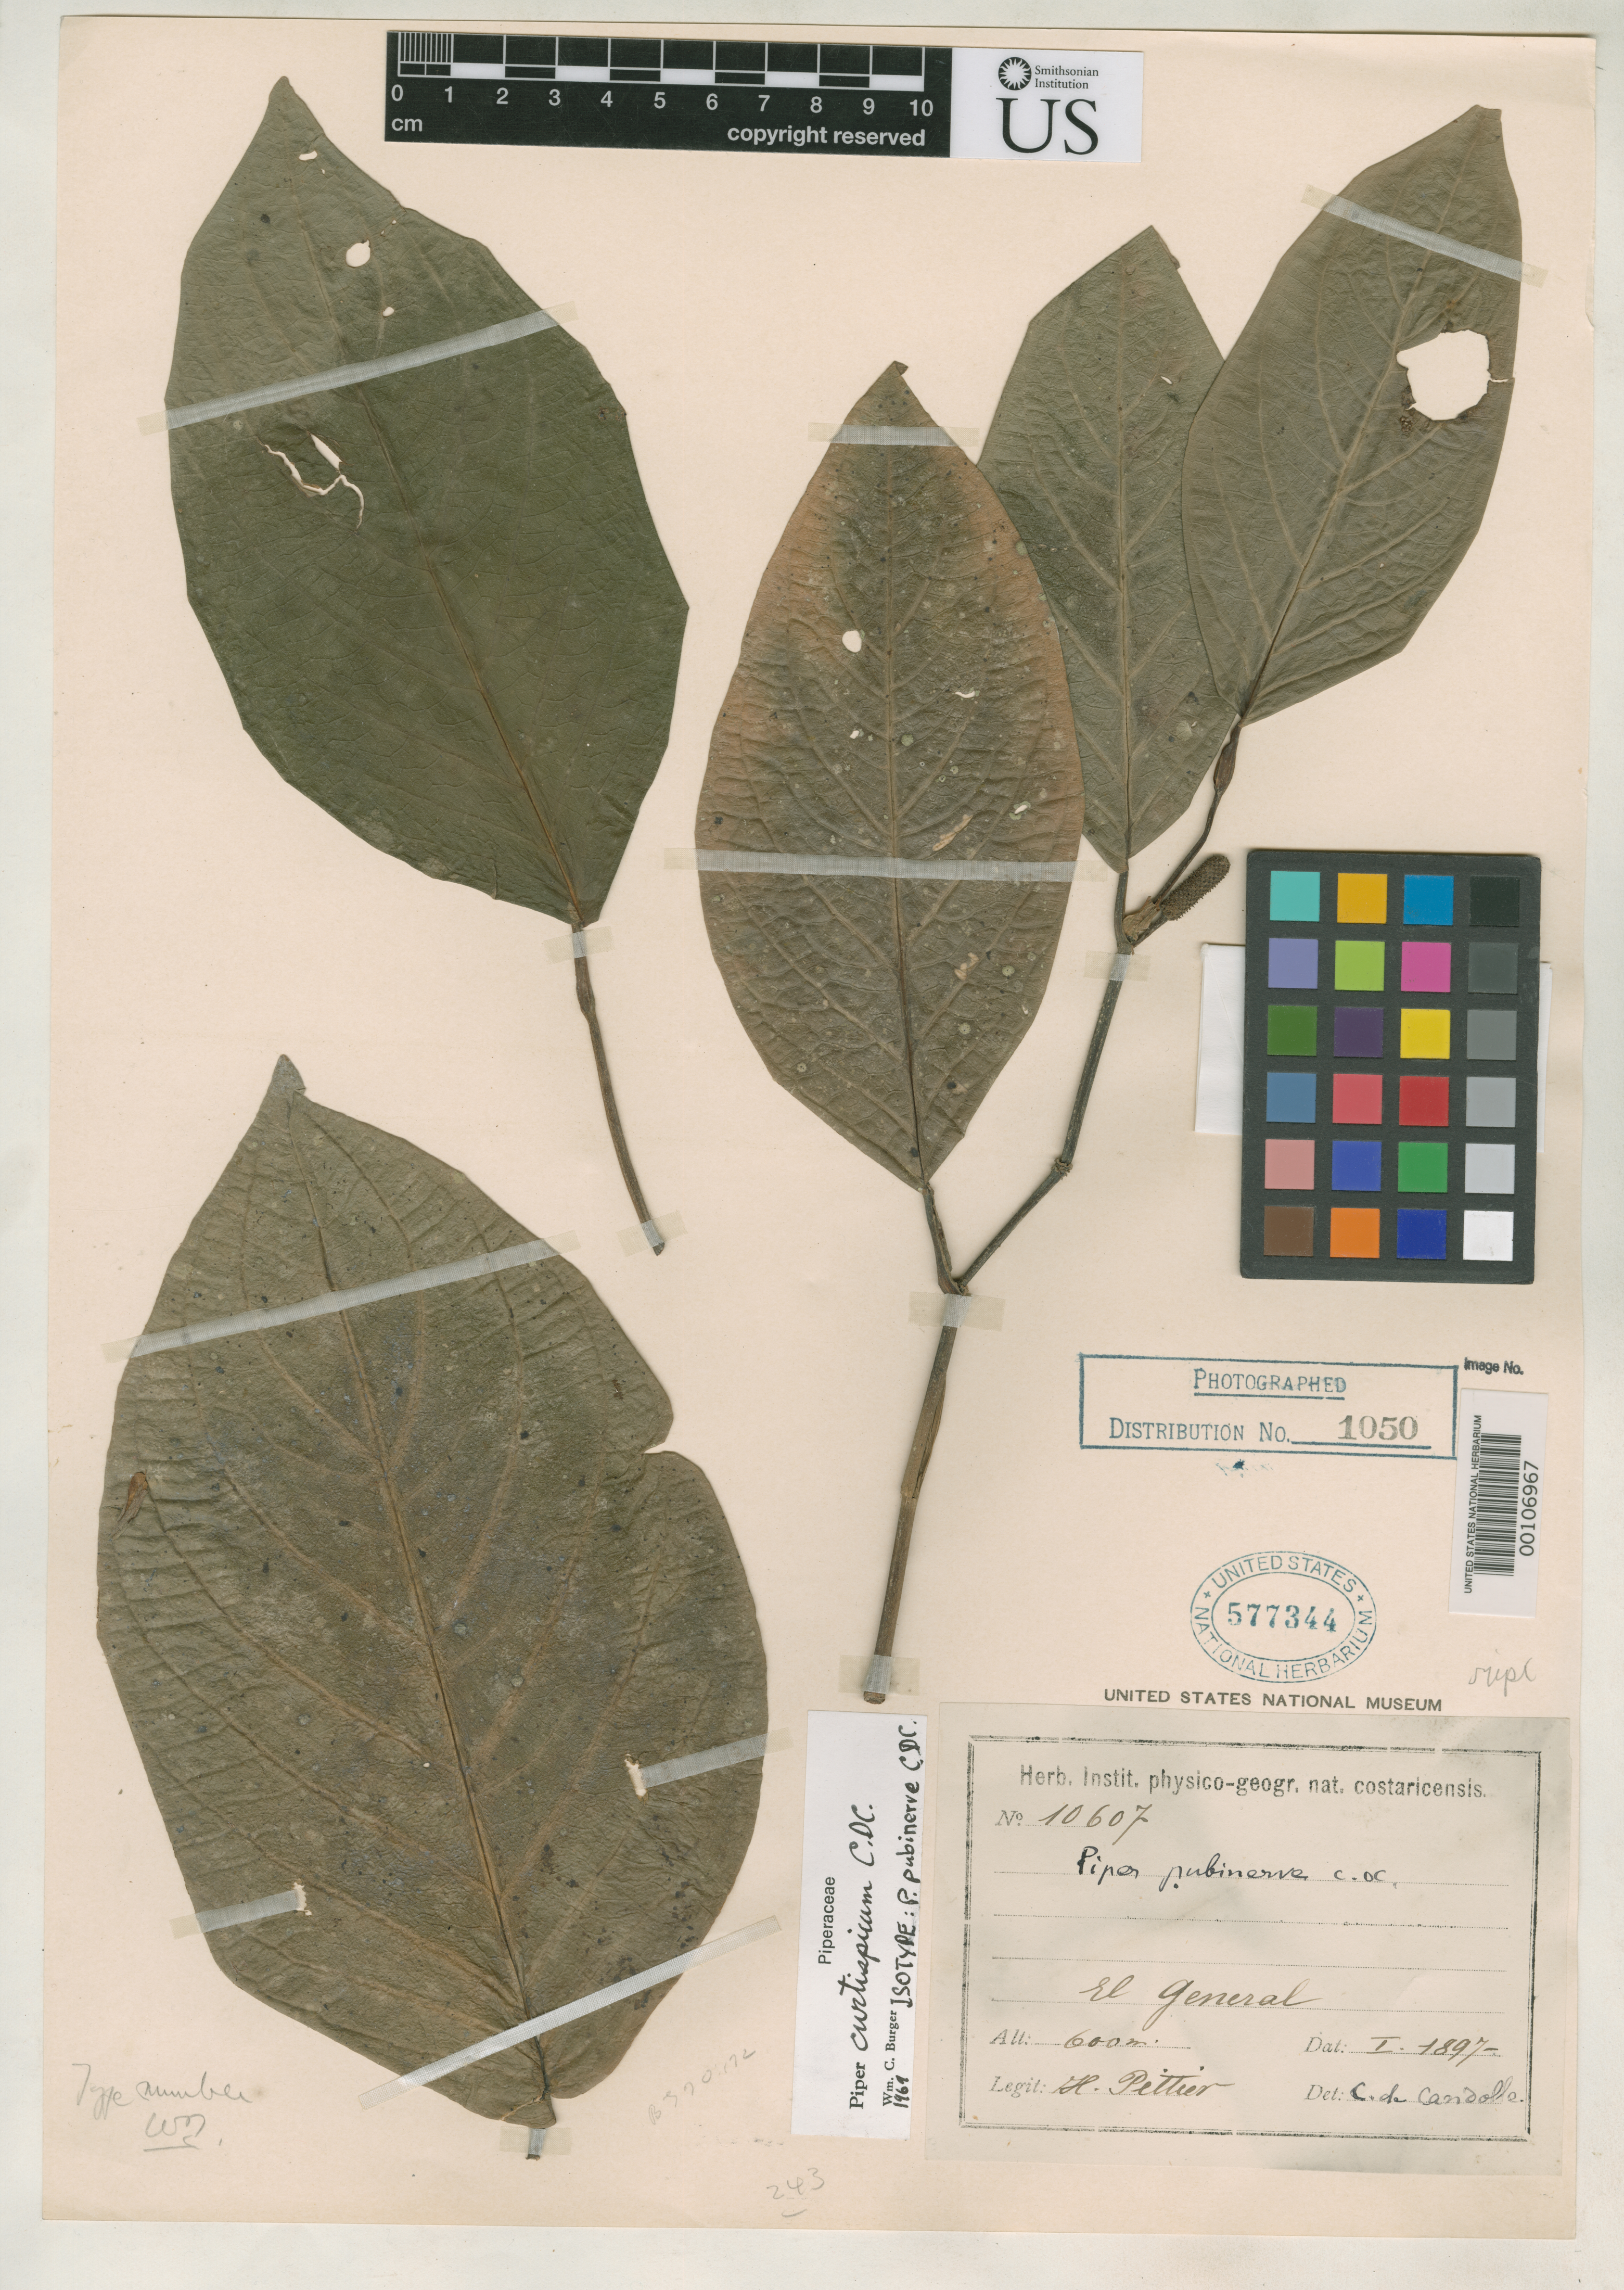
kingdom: Plantae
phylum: Tracheophyta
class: Magnoliopsida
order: Piperales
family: Piperaceae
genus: Piper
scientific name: Piper pubinerve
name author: C. DC.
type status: Isotype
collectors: H. F. Pittier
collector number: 10607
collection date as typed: Jan 1897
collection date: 1897-01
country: Costa Rica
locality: El General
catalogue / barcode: US 577344